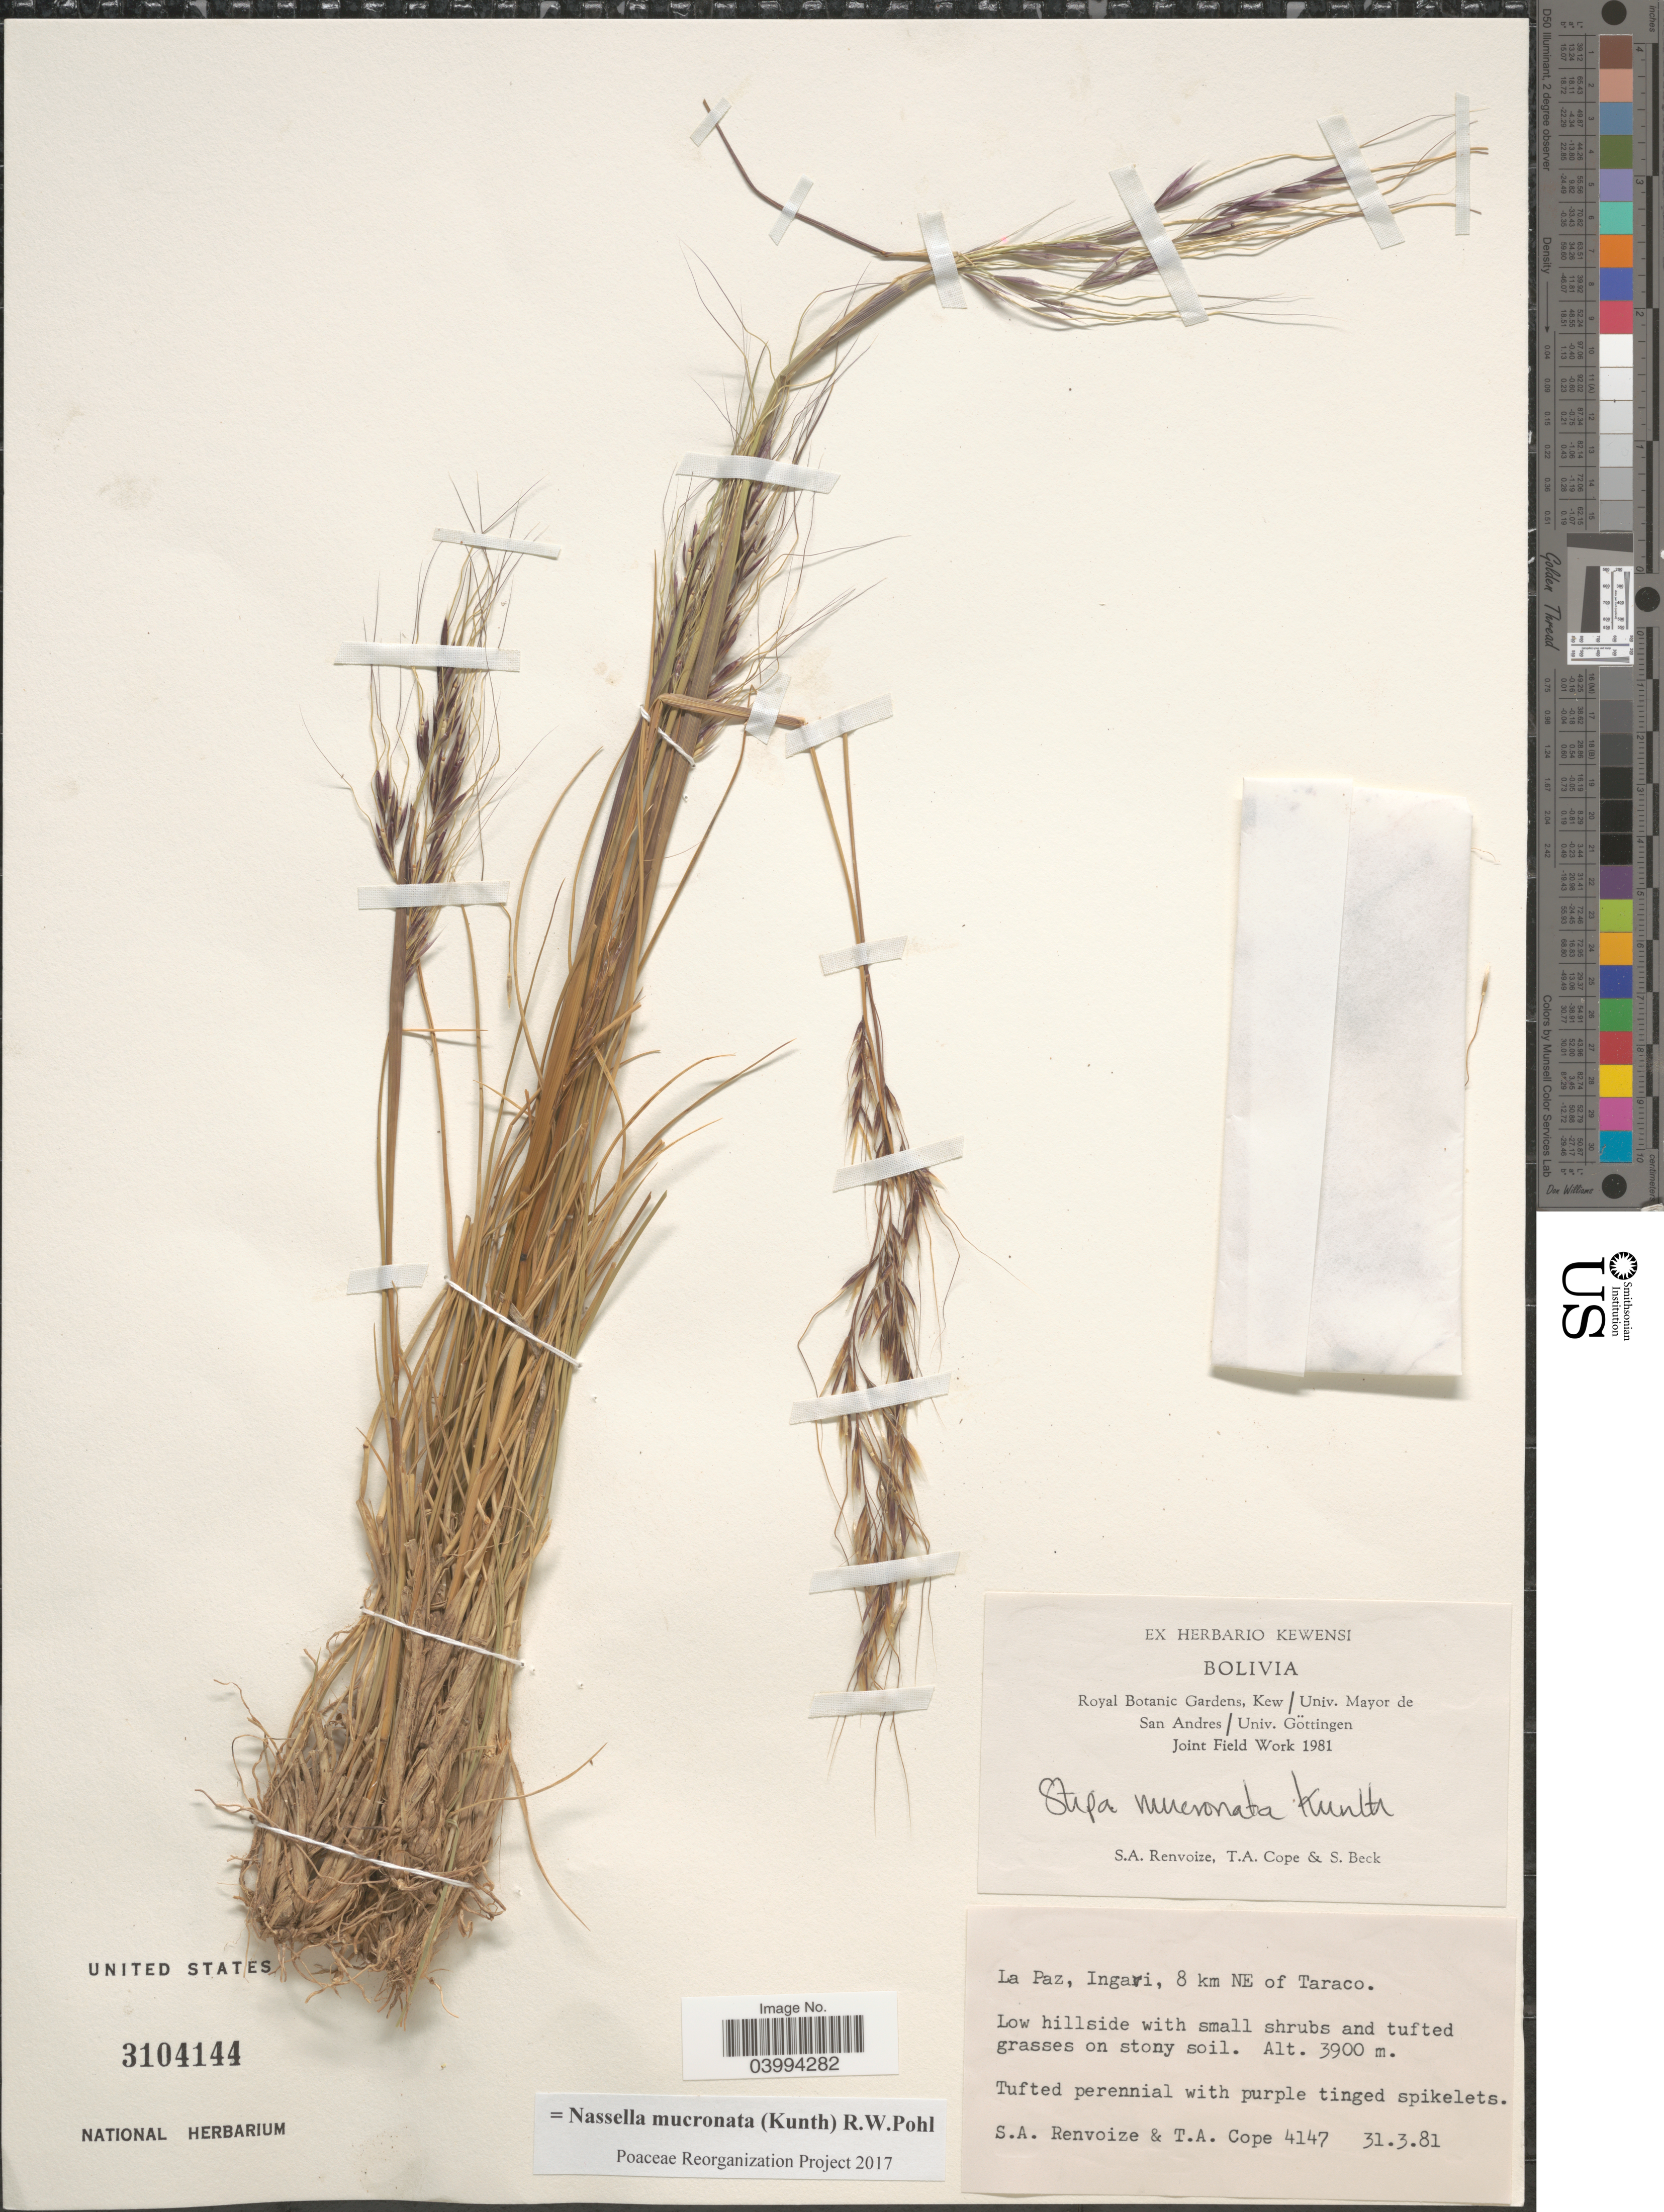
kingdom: Plantae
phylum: Tracheophyta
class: Liliopsida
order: Poales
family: Poaceae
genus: Nassella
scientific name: Nassella mucronata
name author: (Kunth) R.W. Pohl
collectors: S. A. Renvoize, T. A. Cope & S. G. Beck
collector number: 4147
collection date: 1981-03-31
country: Bolivia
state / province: La Paz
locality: Ingari, 8 km NE of Taraco.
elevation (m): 3900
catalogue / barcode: US 3104144